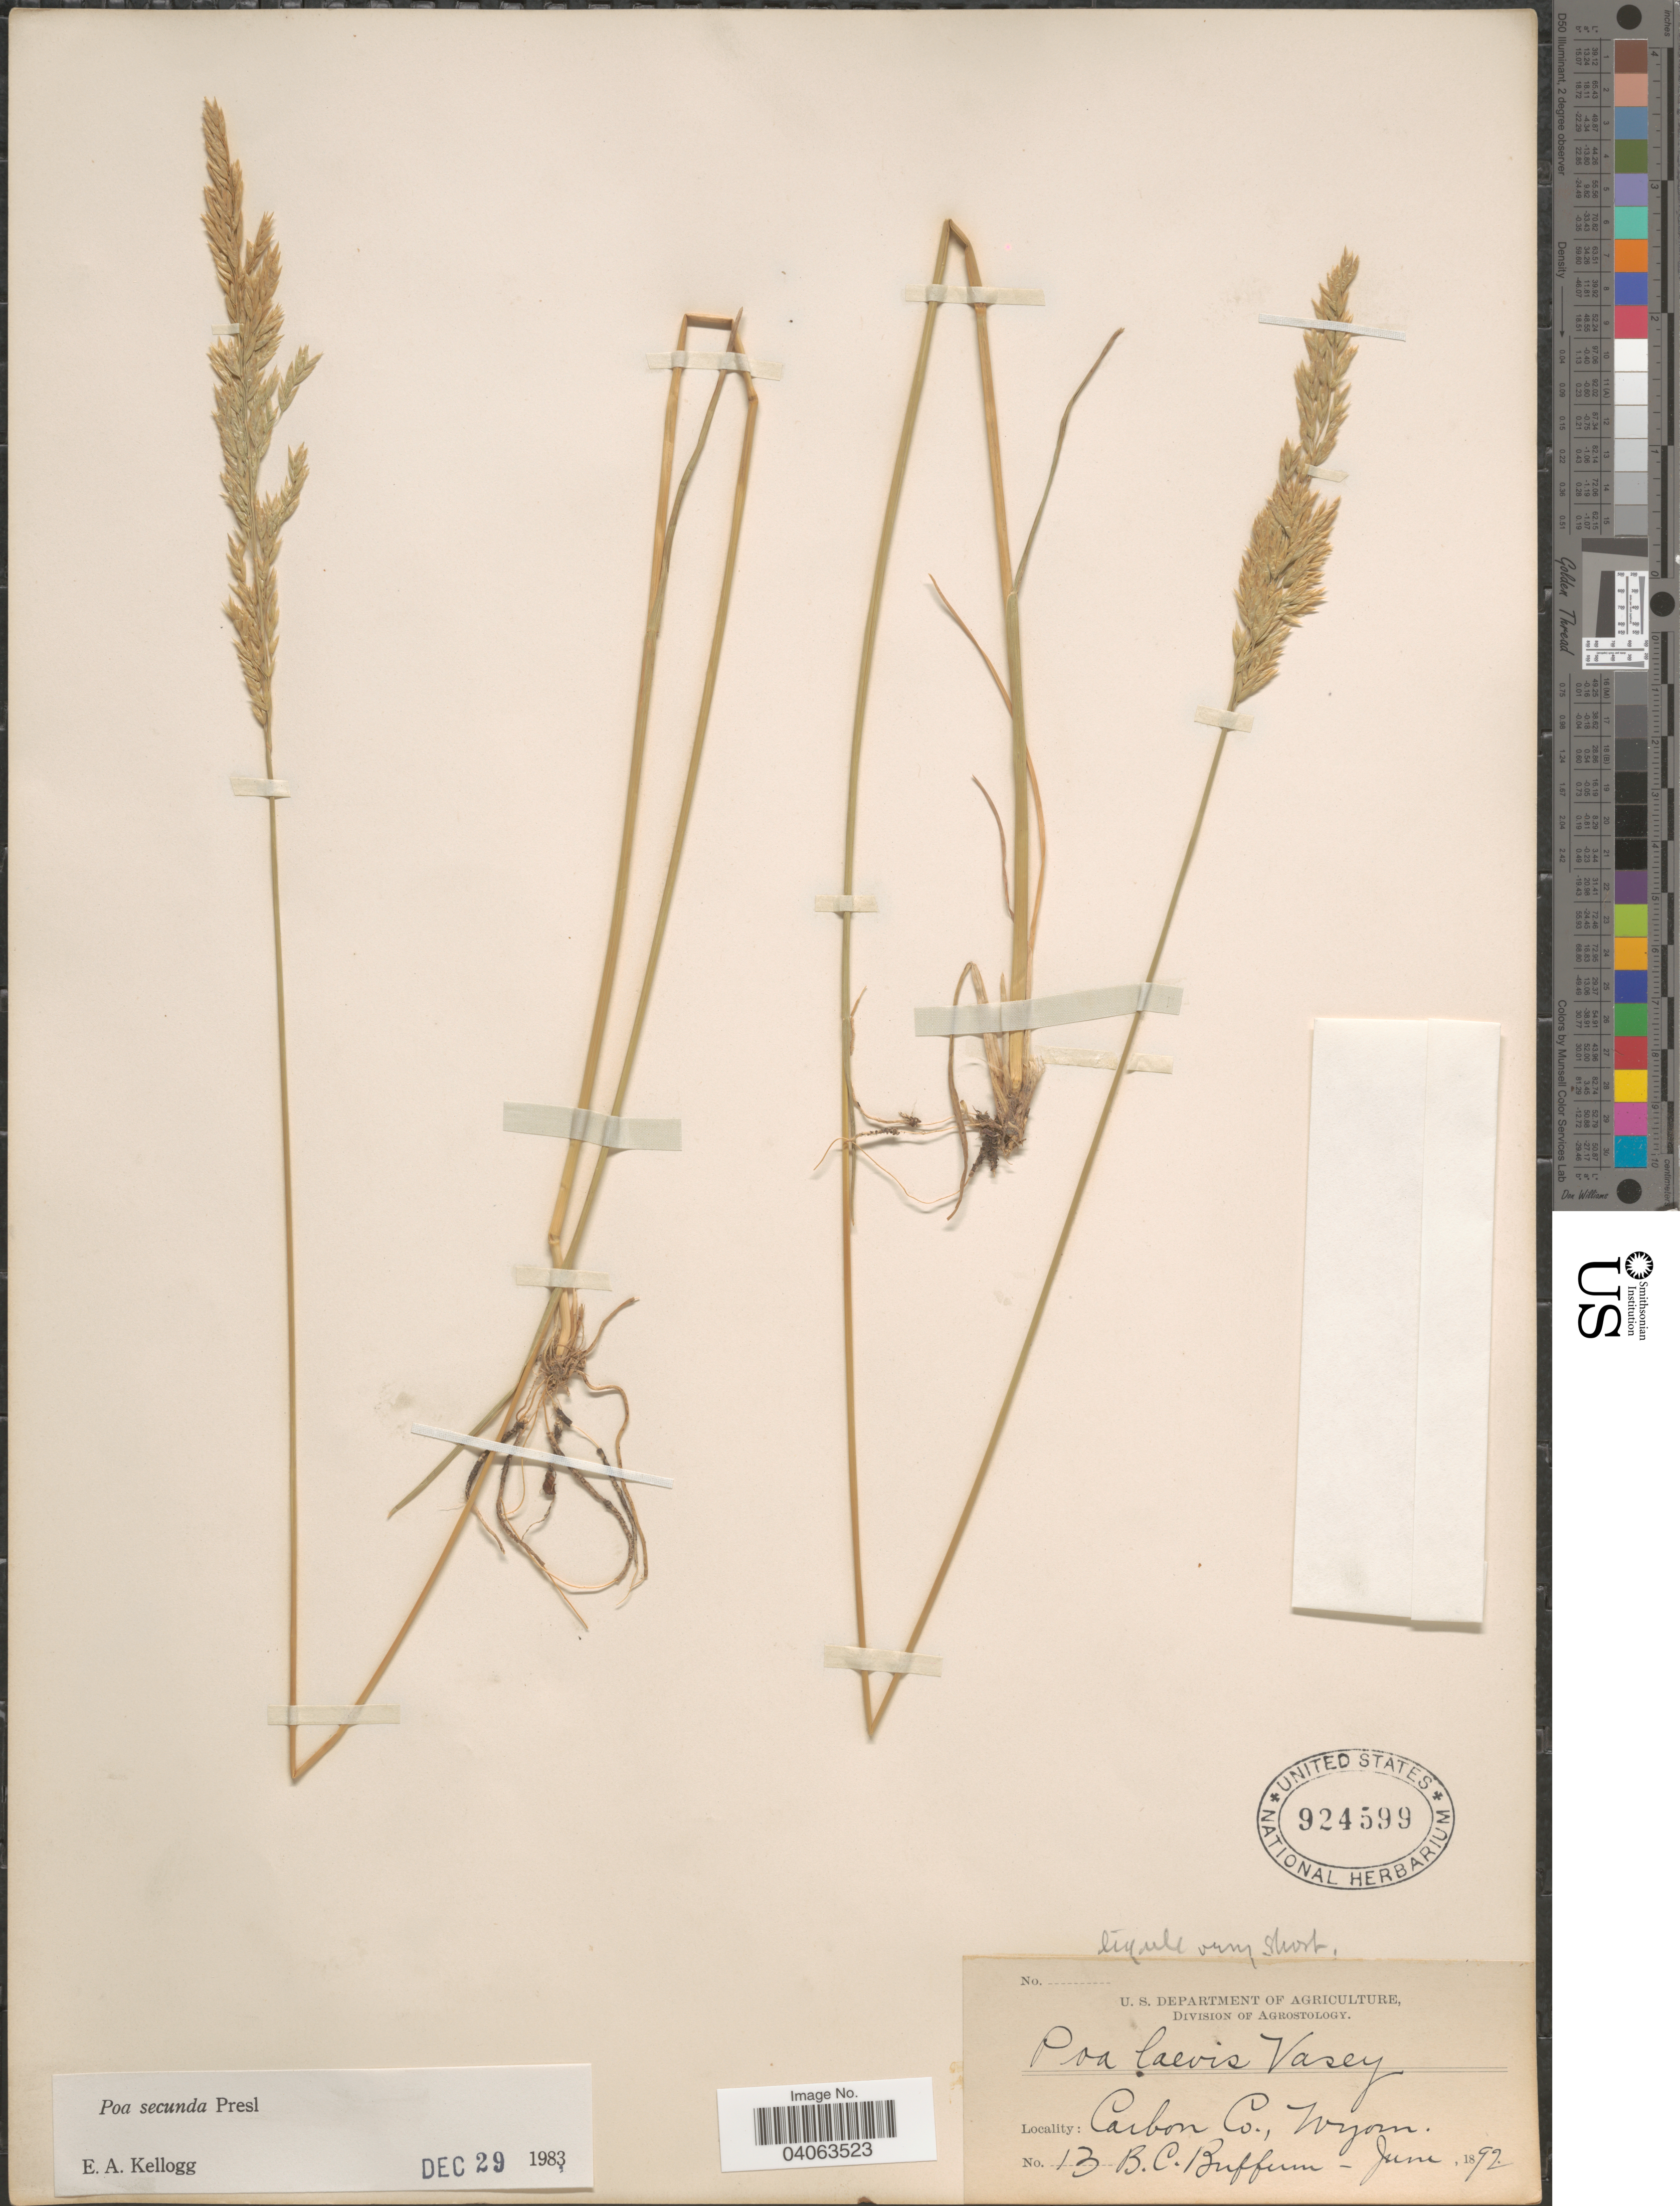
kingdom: Plantae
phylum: Tracheophyta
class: Liliopsida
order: Poales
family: Poaceae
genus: Poa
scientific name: Poa secunda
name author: J. Presl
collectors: B. Buffum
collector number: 13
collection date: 1892-06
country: United States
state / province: Wyoming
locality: Carbon Co.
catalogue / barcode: US 924599